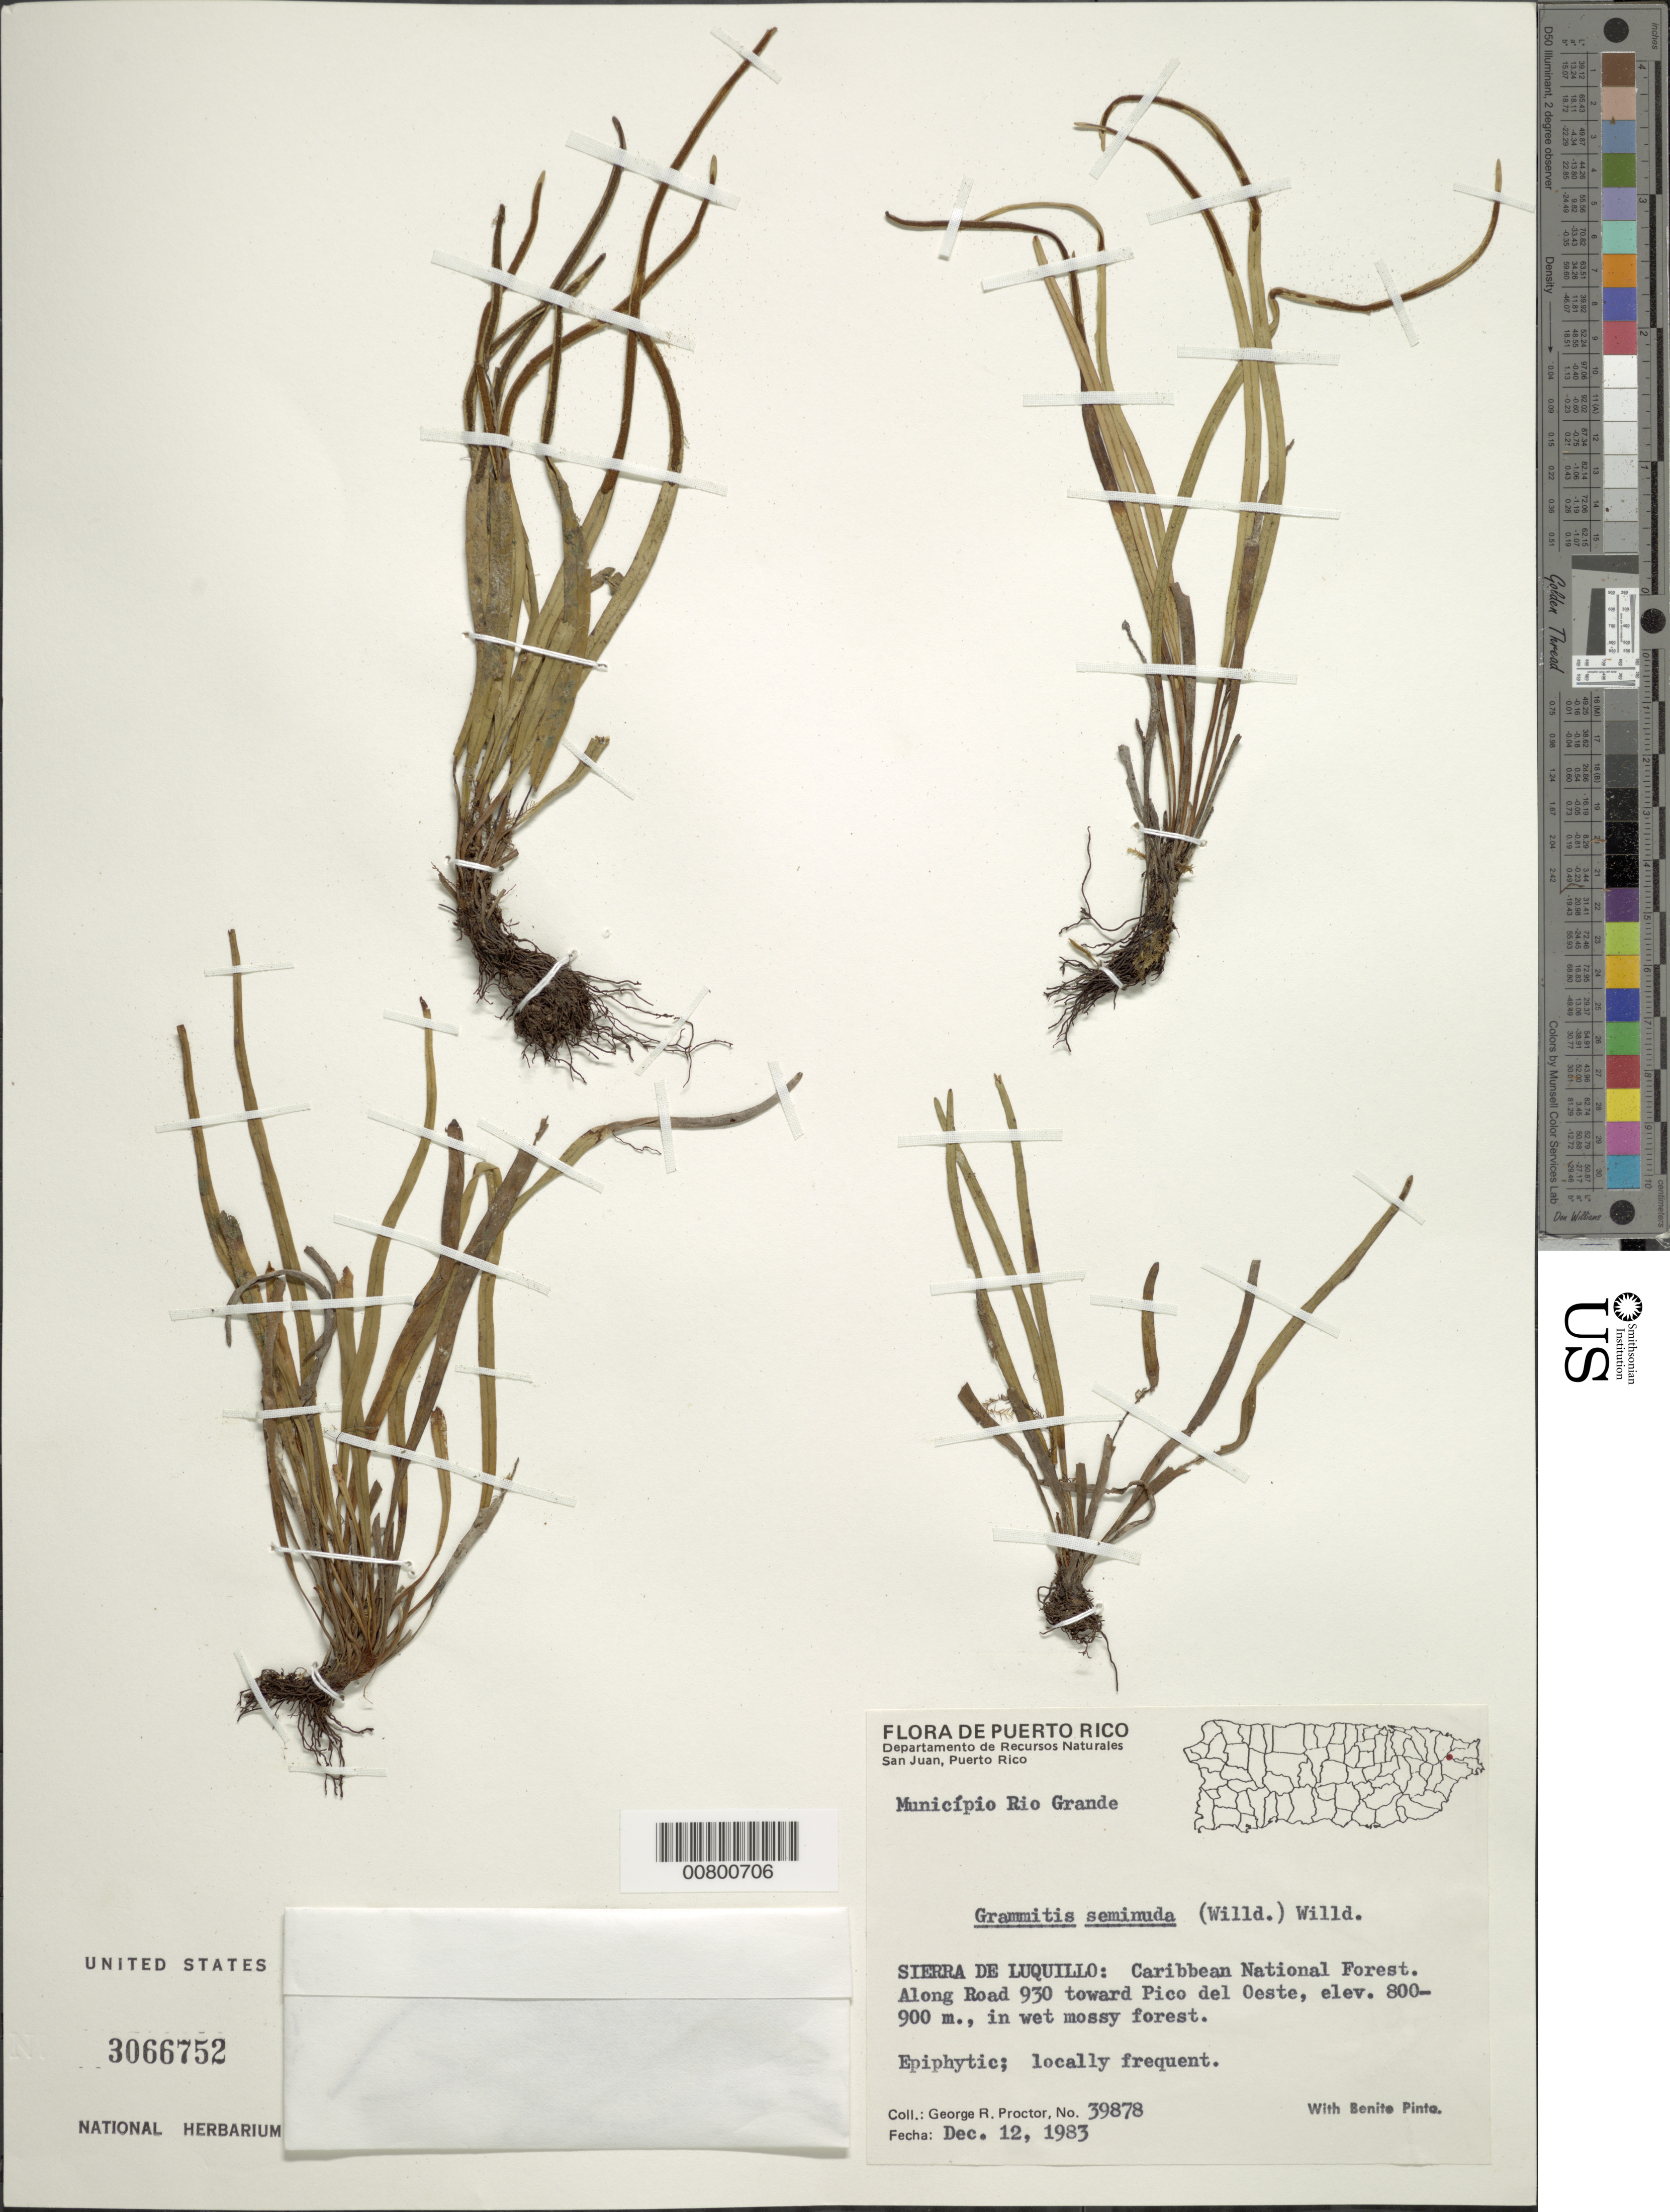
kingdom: Plantae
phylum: Tracheophyta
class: Polypodiopsida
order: Polypodiales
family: Polypodiaceae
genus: Cochlidium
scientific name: Cochlidium seminudum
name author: (Willd.) Maxon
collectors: G. R. Proctor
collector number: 39878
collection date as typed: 12 Dec 1983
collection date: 1983-12-12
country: Puerto Rico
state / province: Río Grande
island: Puerto Rico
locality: Mun. Río Grande, Sierra de Luquillo, Caribbean National Forest, Road 930 toward Pico del Oest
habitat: Wet, mossy forest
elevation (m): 800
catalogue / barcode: US 3066752